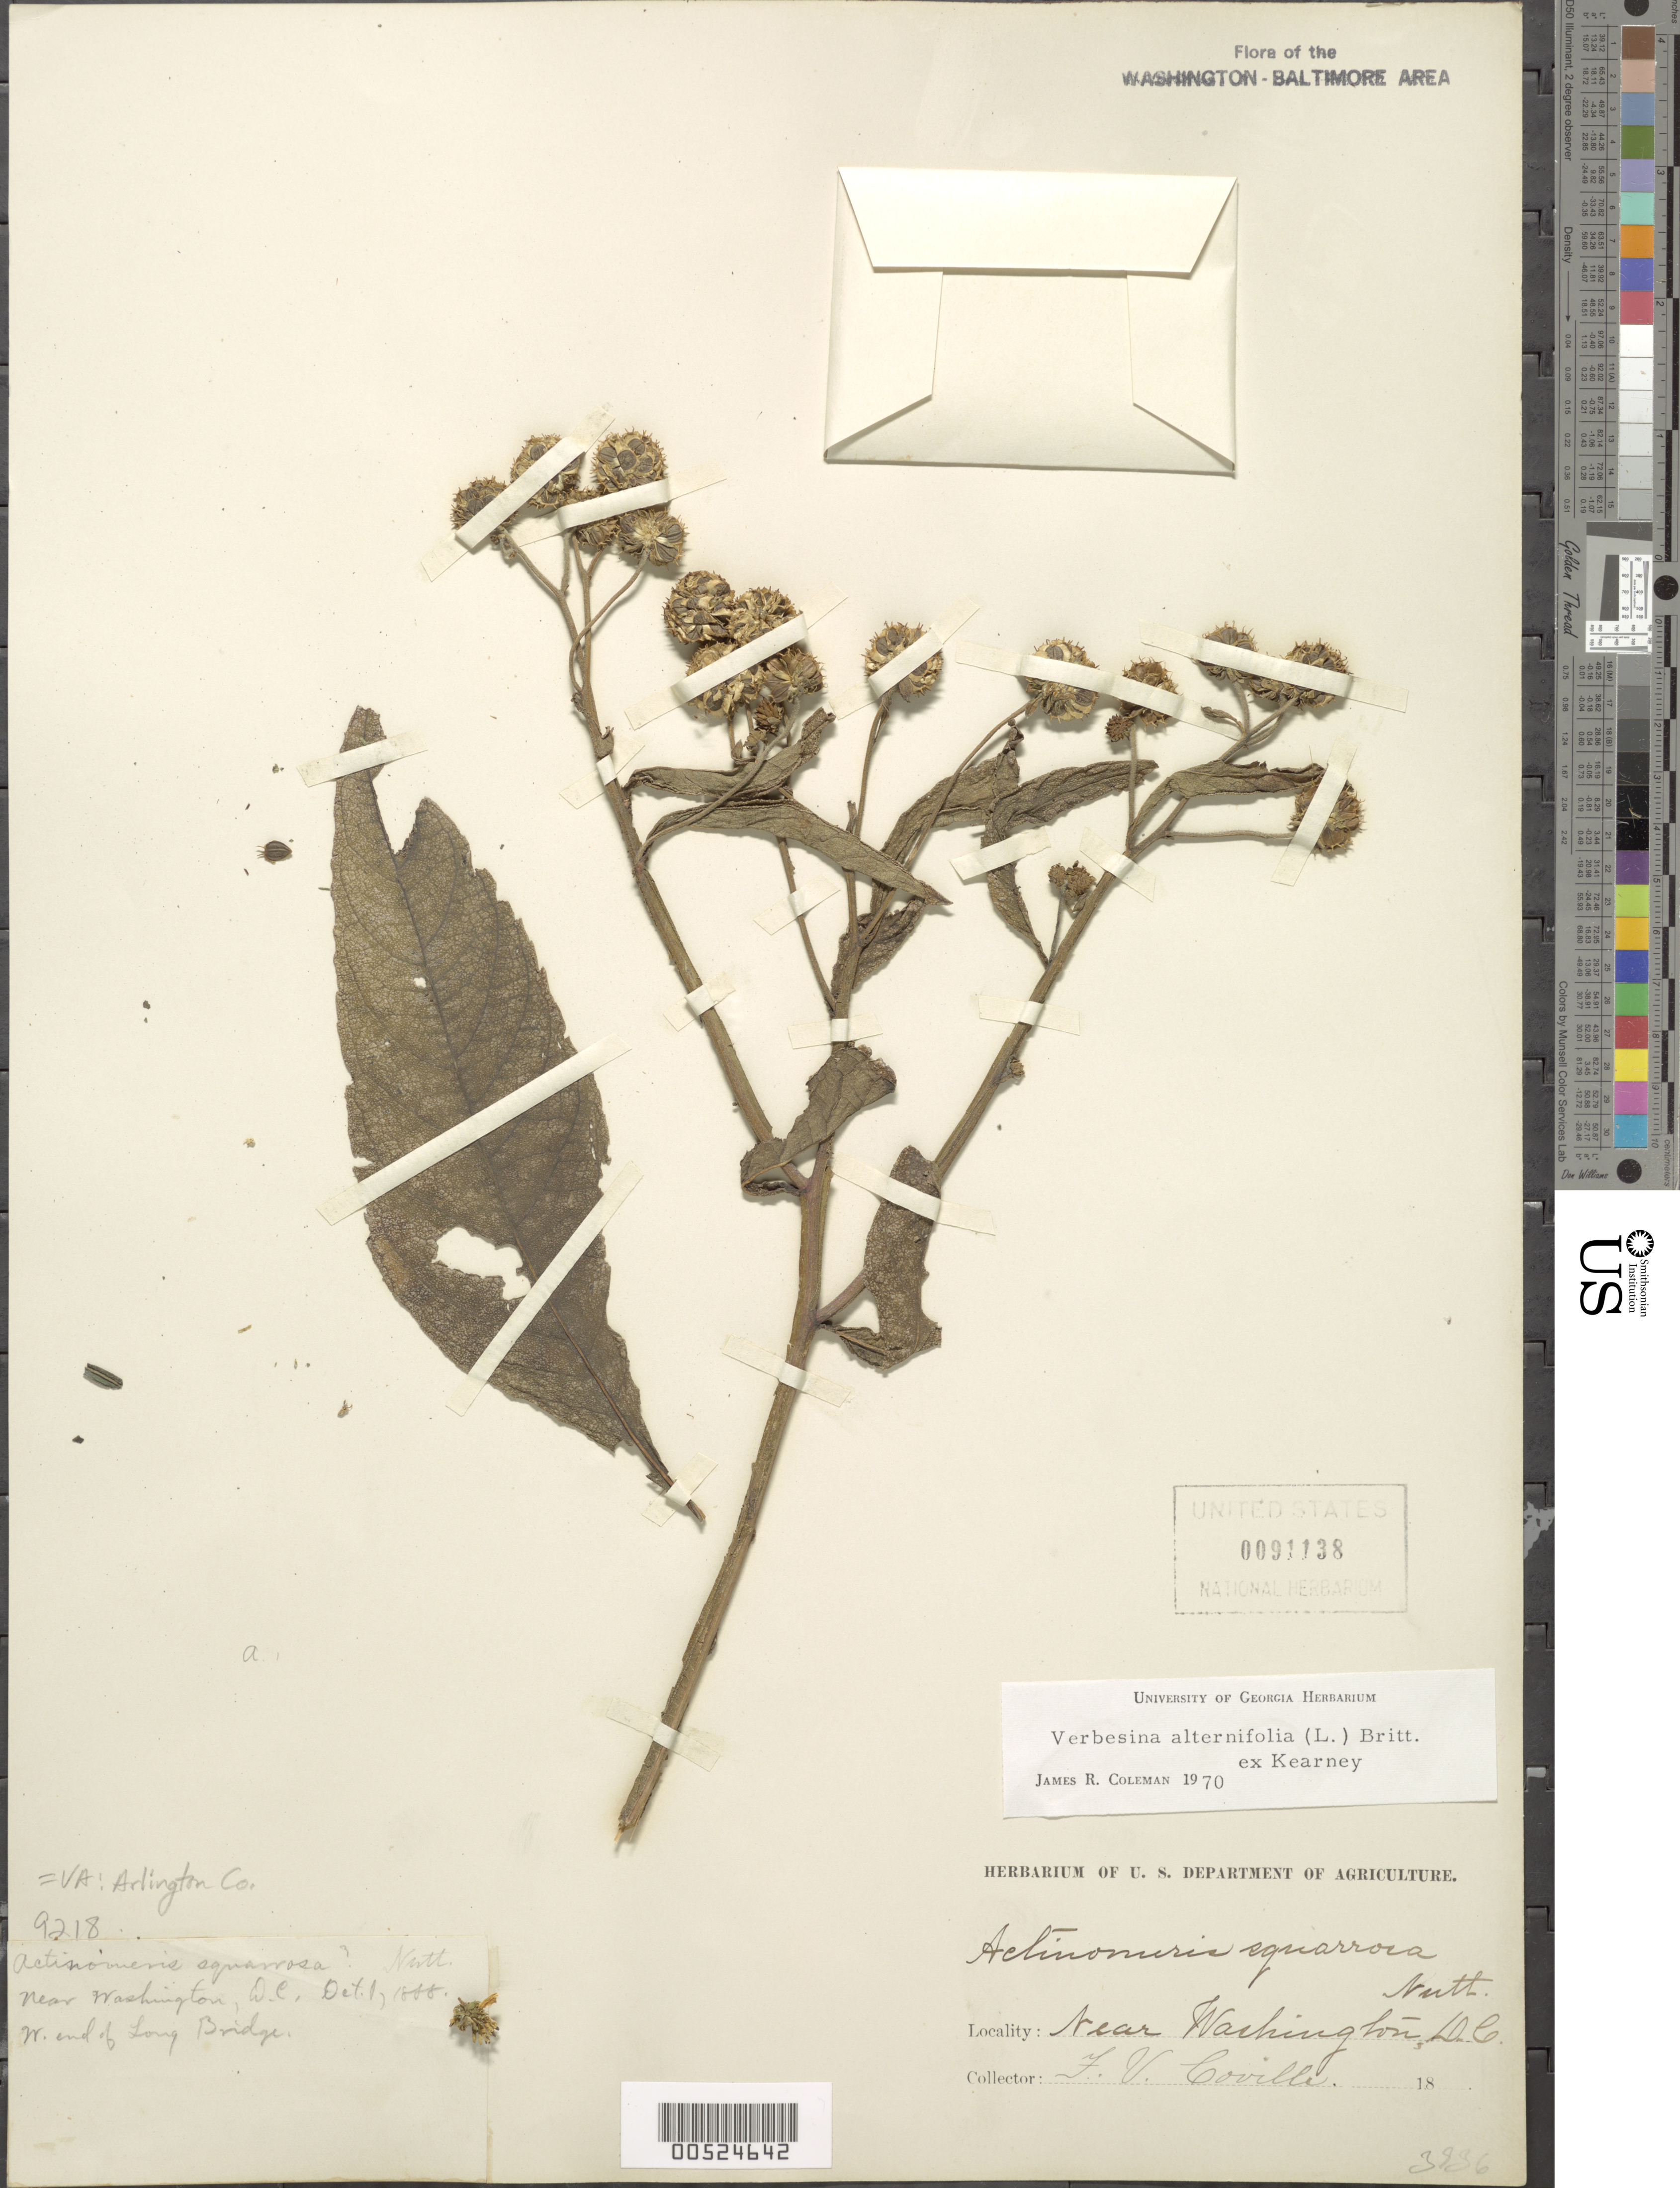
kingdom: Plantae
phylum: Tracheophyta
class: Magnoliopsida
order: Asterales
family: Asteraceae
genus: Verbesina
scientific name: Verbesina alternifolia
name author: (L.) Britton ex Kearney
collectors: F. V. Coville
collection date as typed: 01 Oct 1888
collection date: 1888-10-01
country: United States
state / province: District of Columbia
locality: Long Bridge, W end Of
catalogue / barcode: US 91138